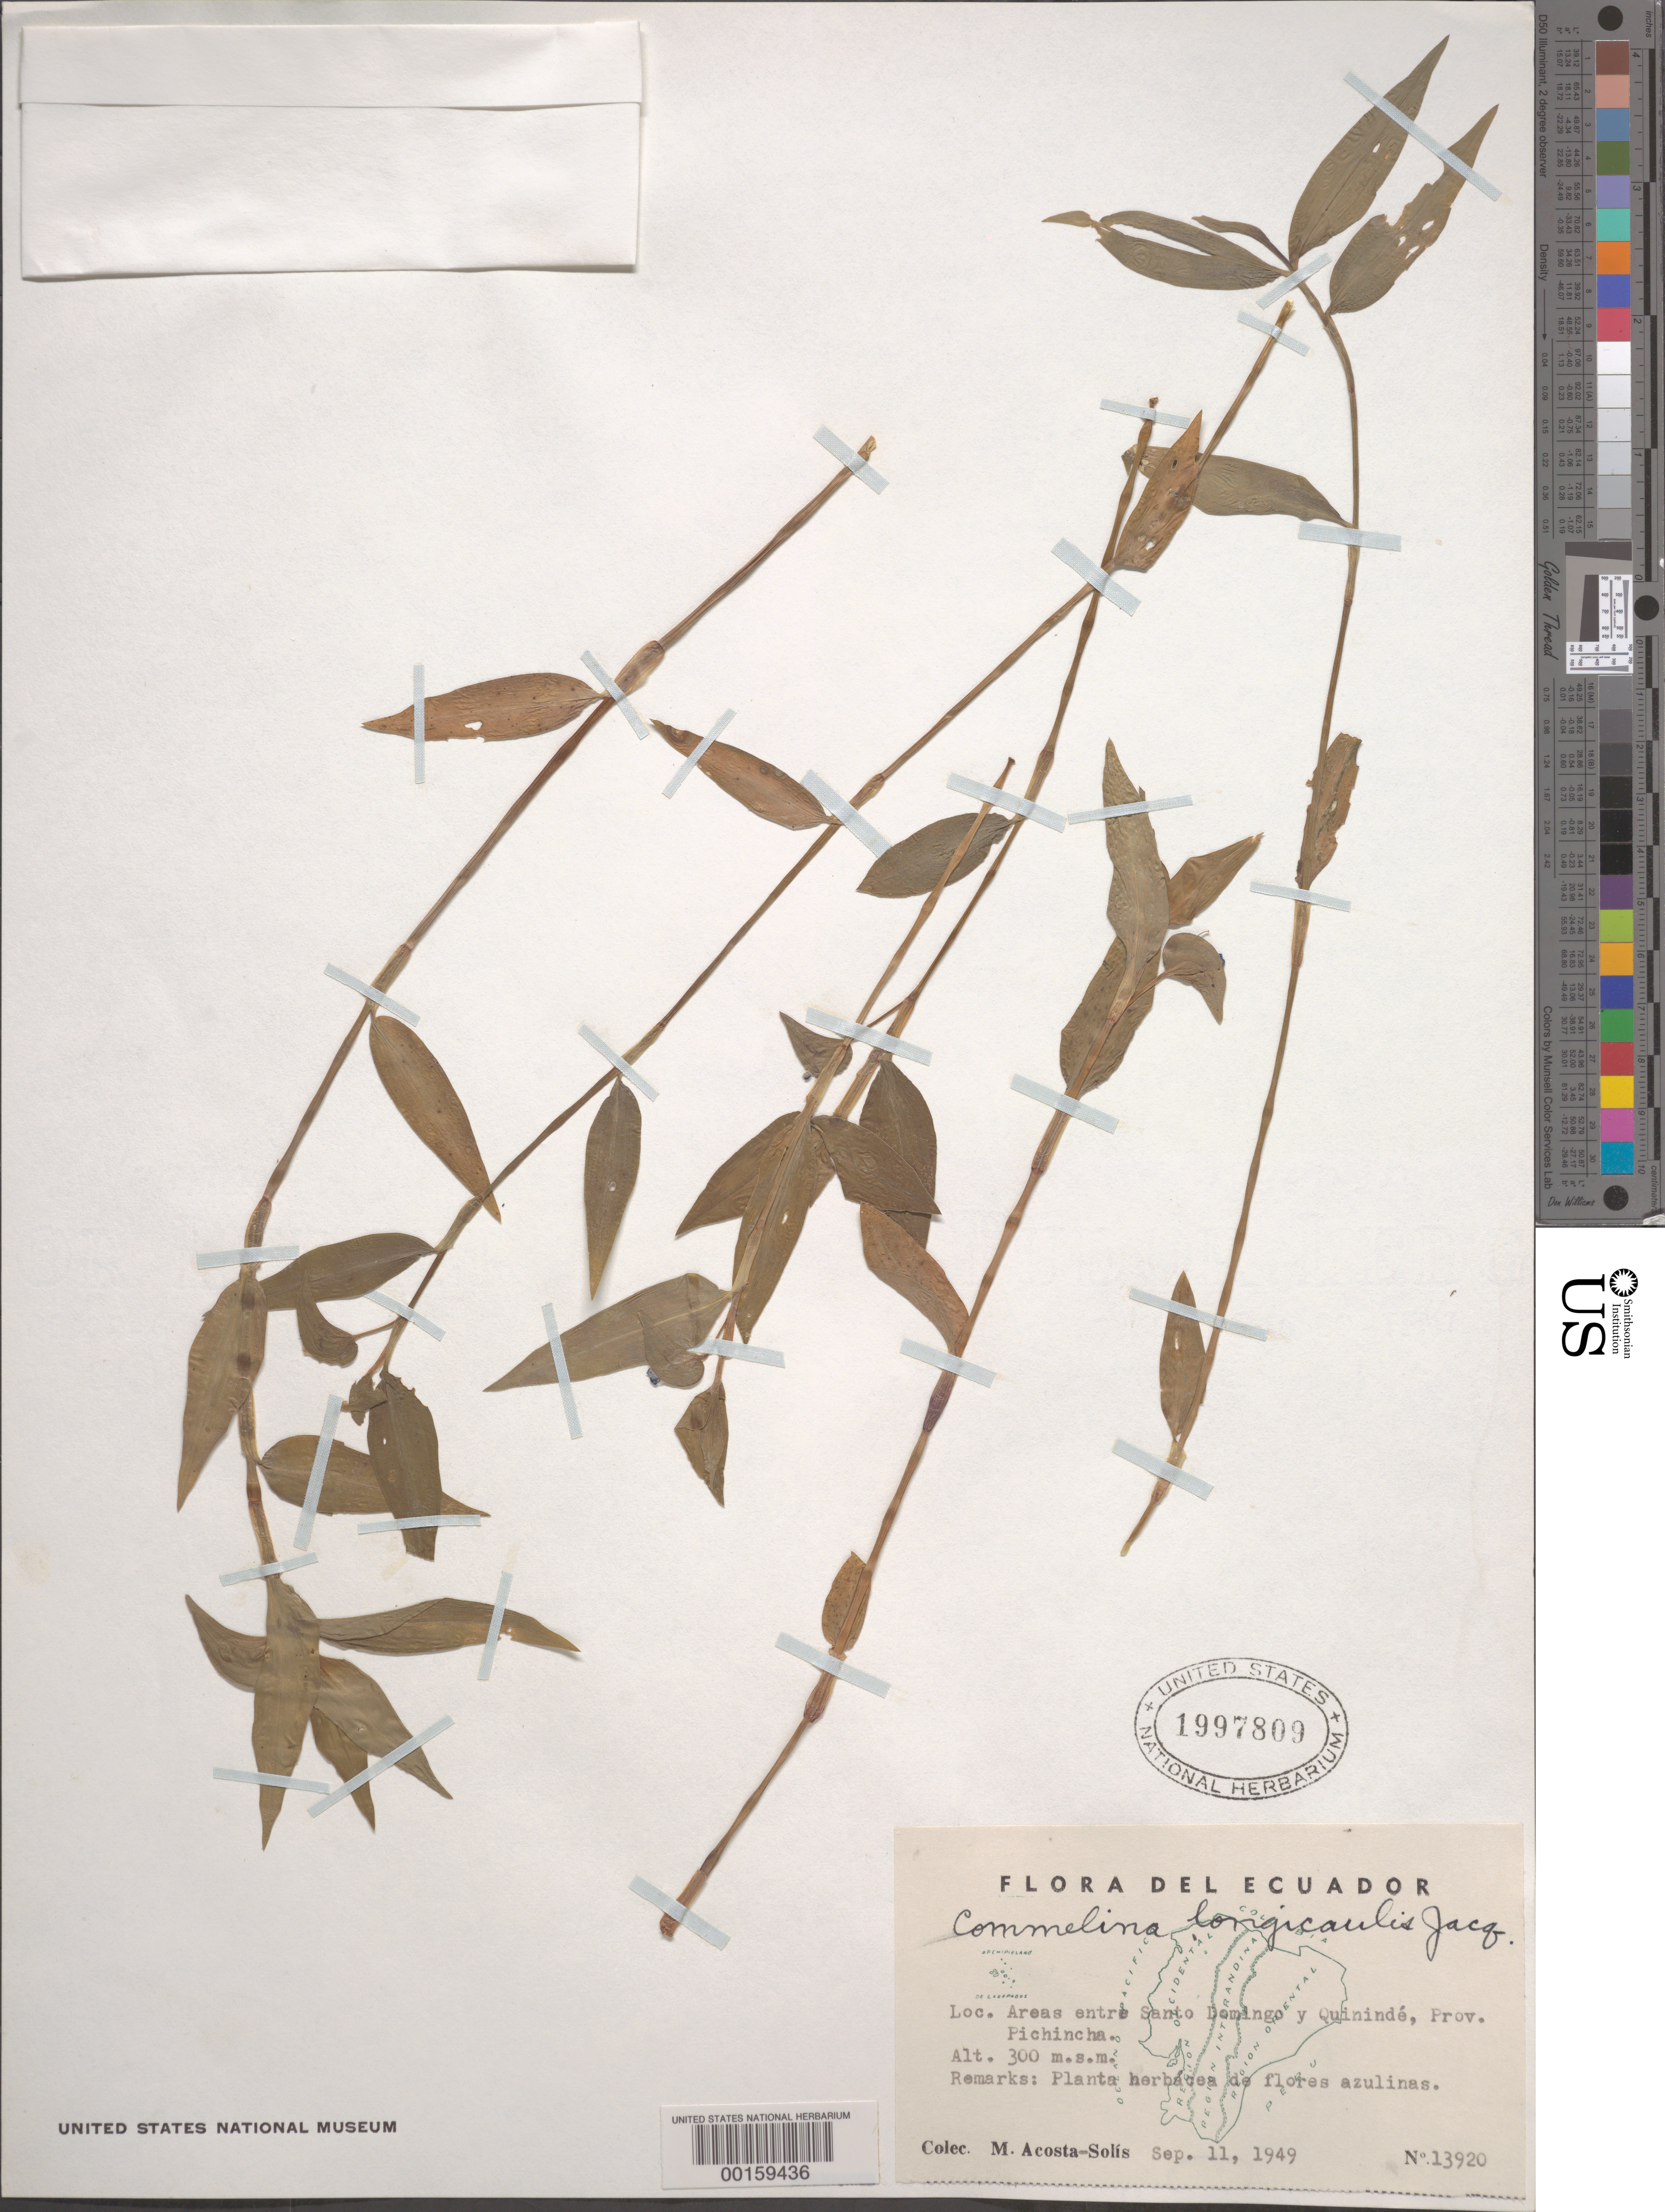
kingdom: Plantae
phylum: Tracheophyta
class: Liliopsida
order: Commelinales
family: Commelinaceae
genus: Commelina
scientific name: Commelina diffusa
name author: Burm. f.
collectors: M. Acosta Solis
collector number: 13920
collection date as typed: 11 Sep 1949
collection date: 1949-09-11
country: Ecuador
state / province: Pichincha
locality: Between Santo Domingo and Quininde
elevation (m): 300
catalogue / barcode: US 1997809